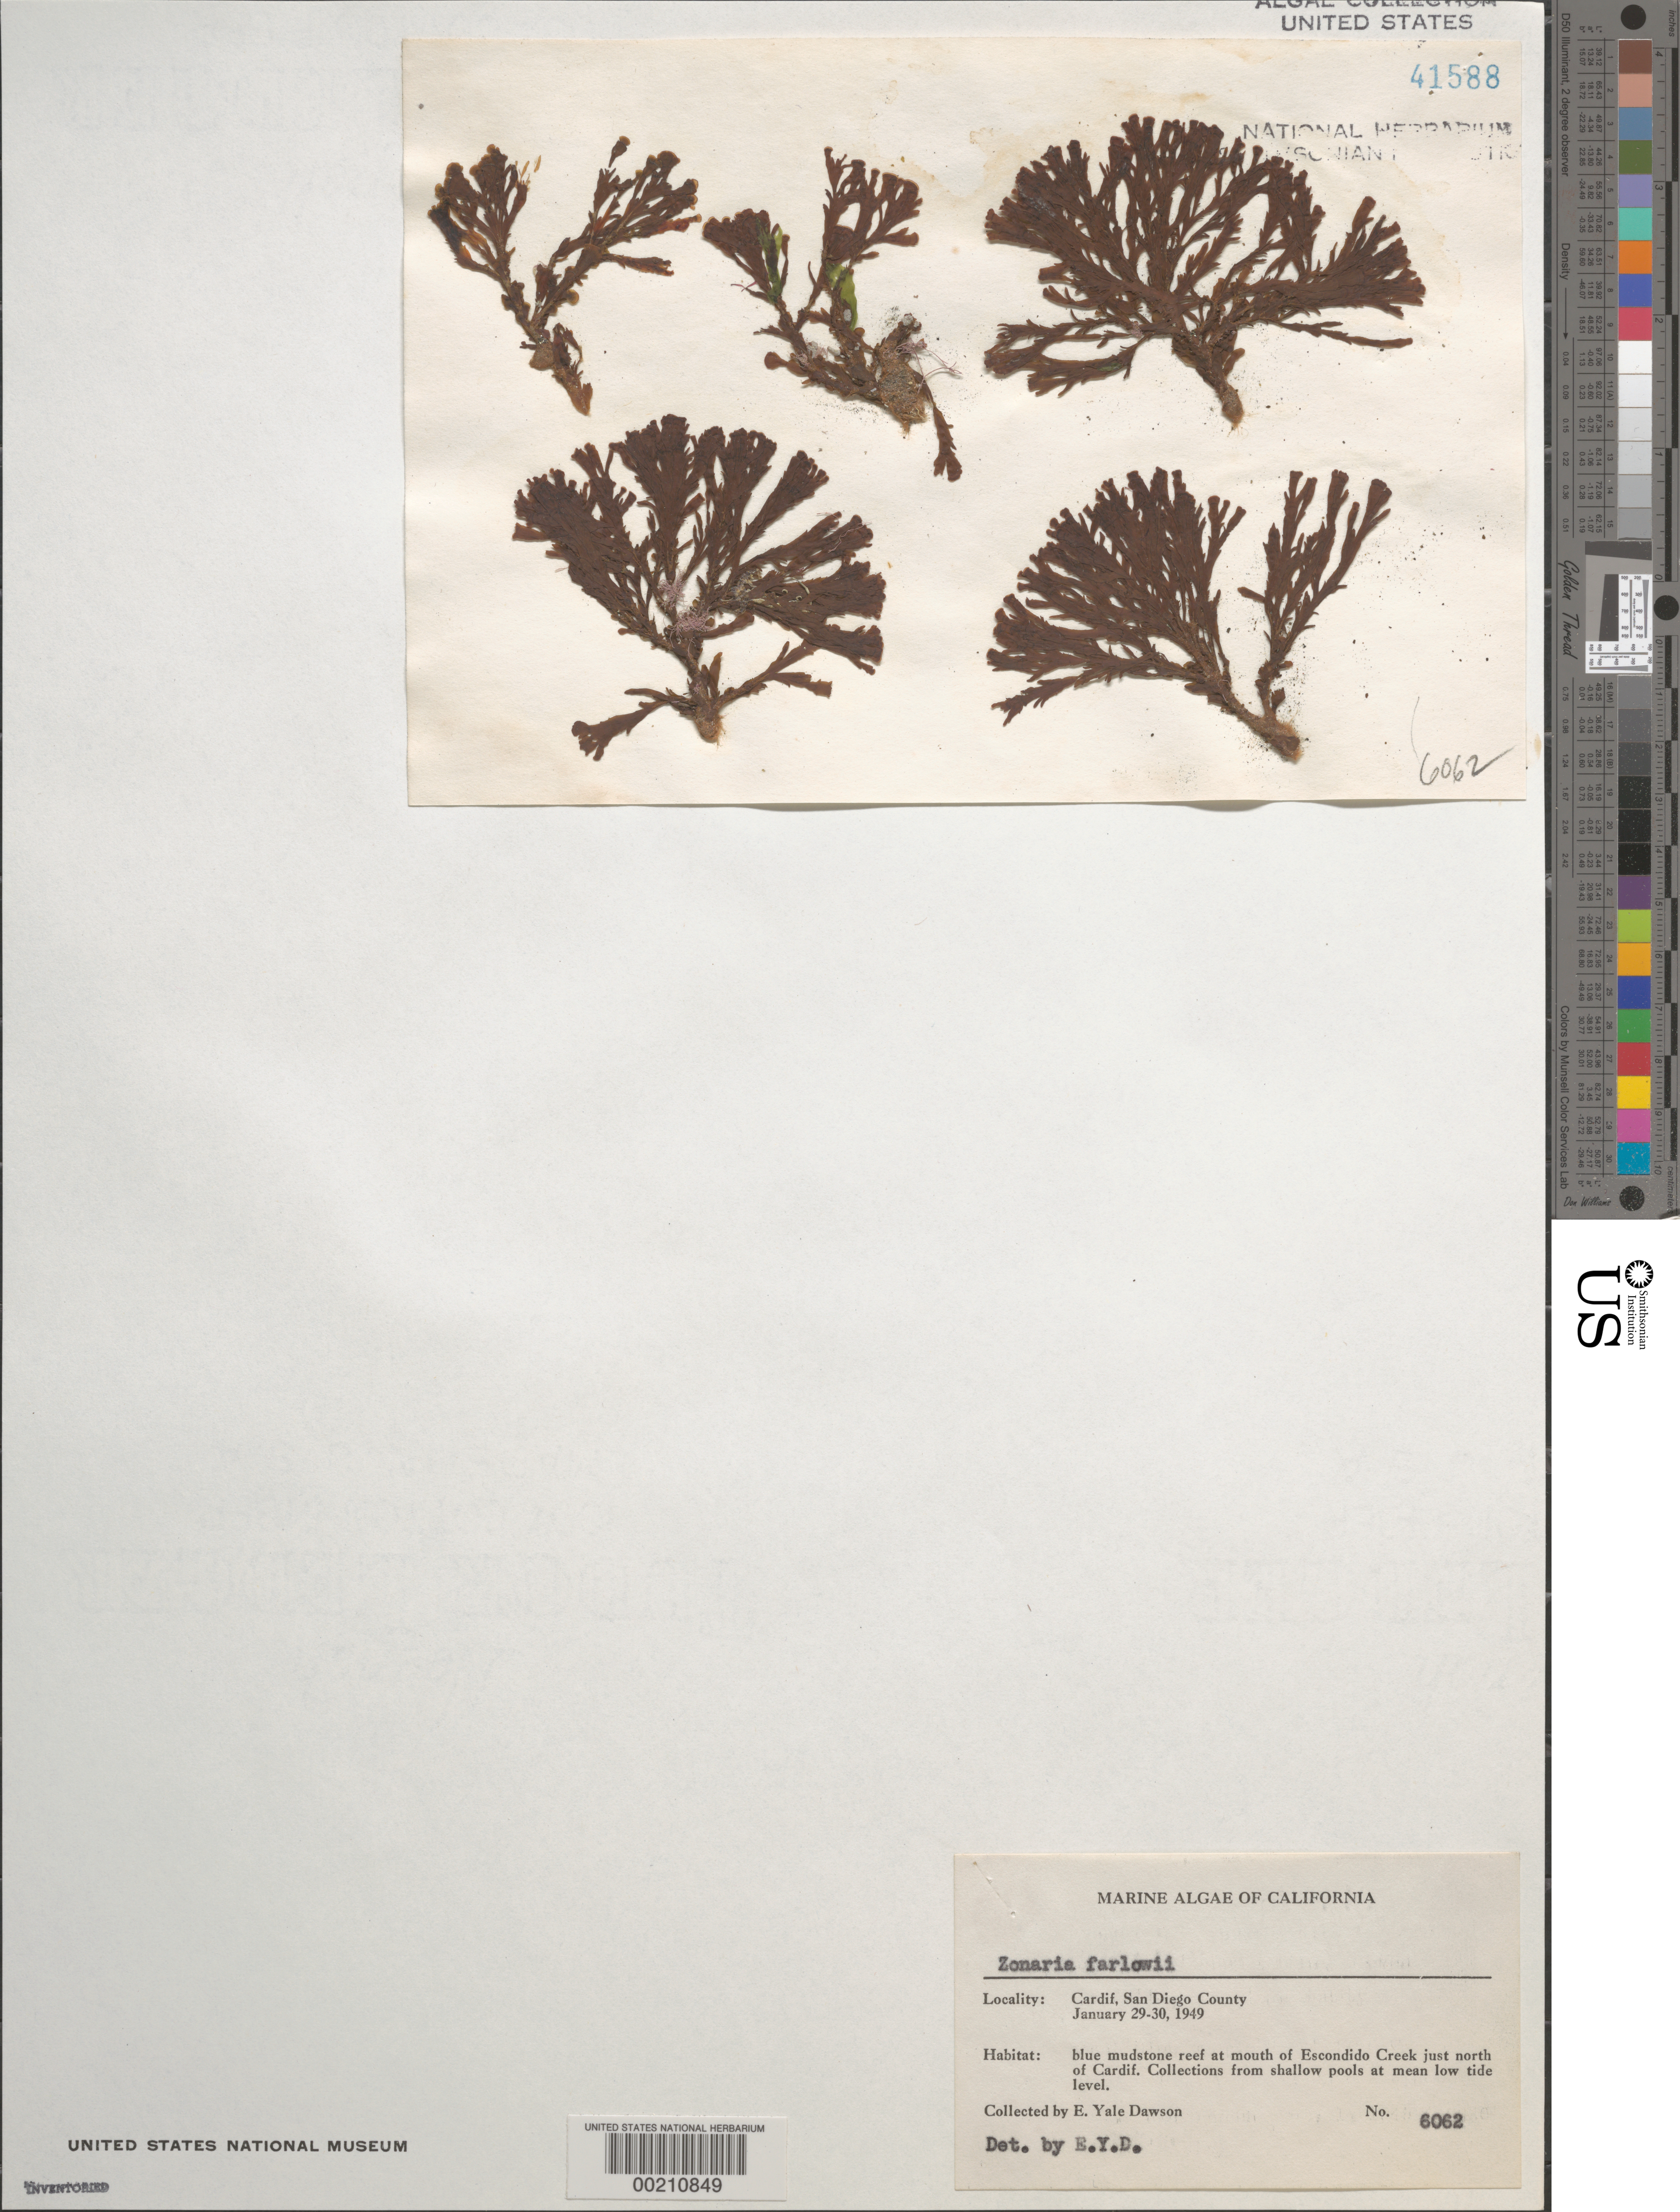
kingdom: Chromista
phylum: Ochrophyta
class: Phaeophyceae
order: Dictyotales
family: Dictyotaceae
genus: Zonaria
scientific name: Zonaria farlowii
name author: Setch. & N.L. Gardner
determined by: Dawson, E. Y.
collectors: E. Y. Dawson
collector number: EYD 6062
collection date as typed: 29 Jan 1949 TO 30 Jan 1949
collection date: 1949-01-29/1949-01-30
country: United States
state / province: California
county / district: San Diego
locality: Escondido Creek mouth, just north of Cardiff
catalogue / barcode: US 41588